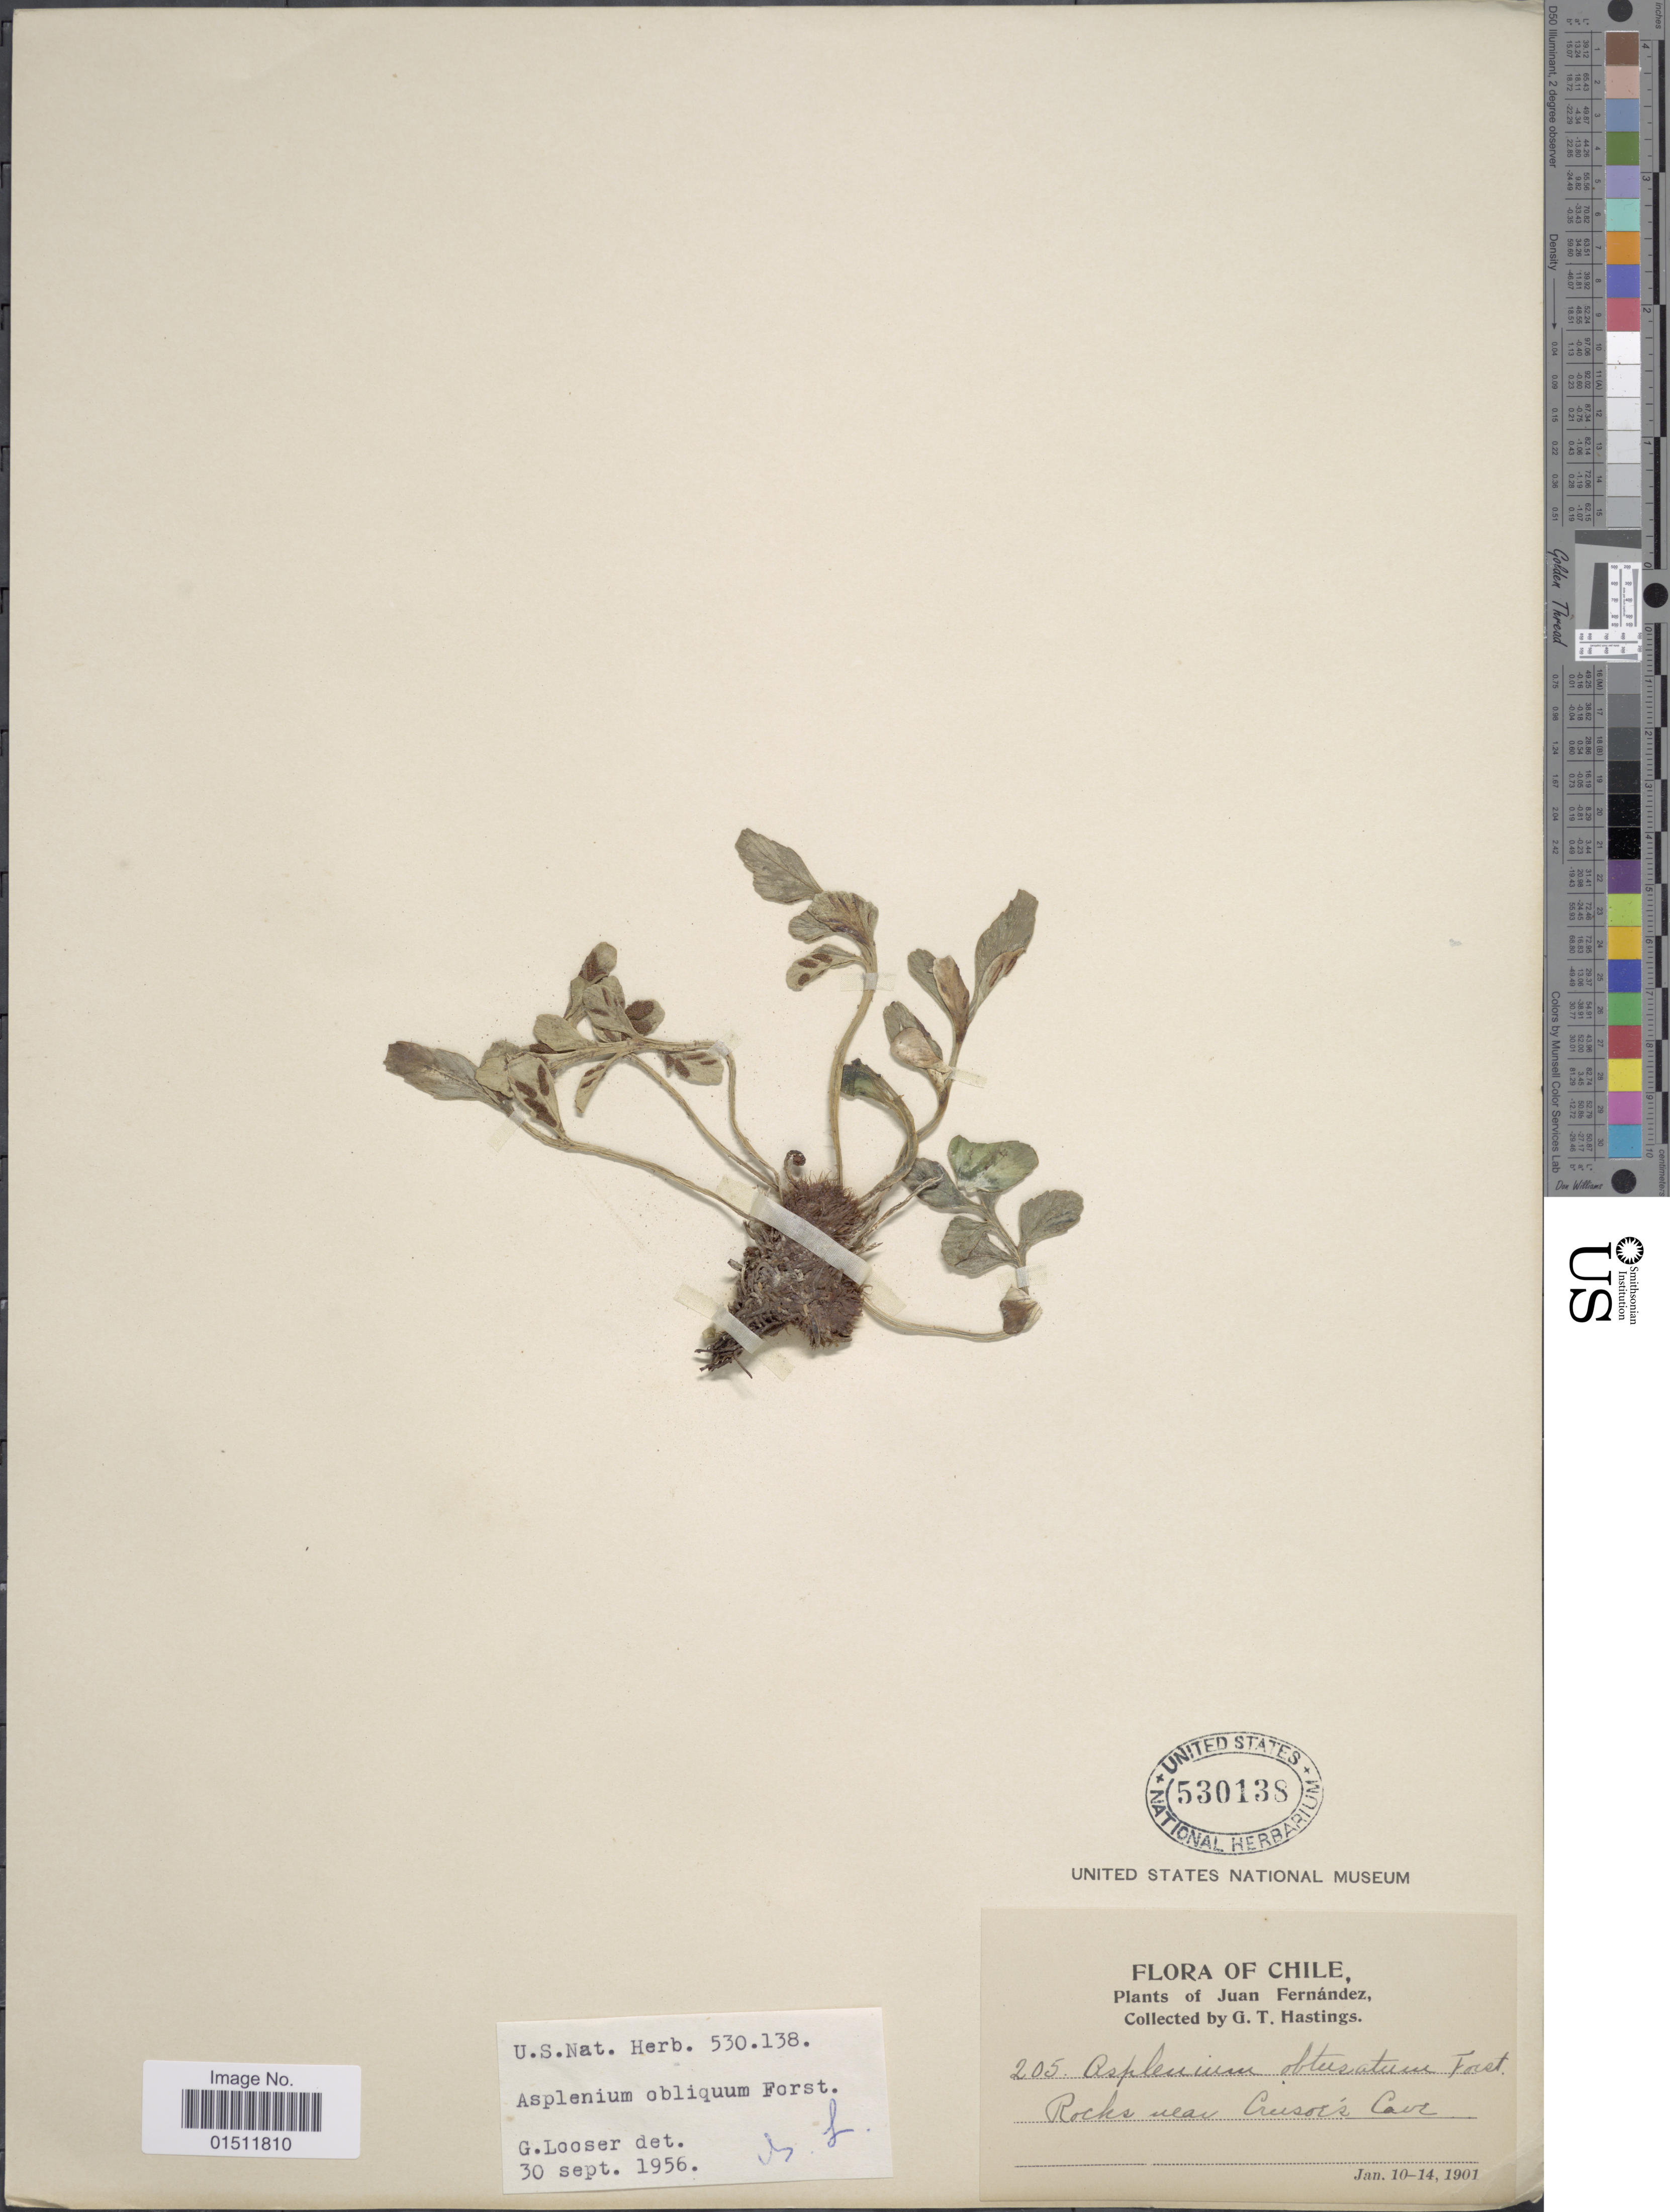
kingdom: Plantae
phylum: Tracheophyta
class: Polypodiopsida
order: Polypodiales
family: Aspleniaceae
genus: Asplenium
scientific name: Asplenium obliquum var. chondrophyllum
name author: (Bertero ex Colla) Mett.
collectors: G. Hastings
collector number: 205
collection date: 1901-01-10/1901-01-14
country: Chile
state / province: Valparaíso (V)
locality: Juan Fernandez, rocks near Crusoe's Cave.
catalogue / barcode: US 530138